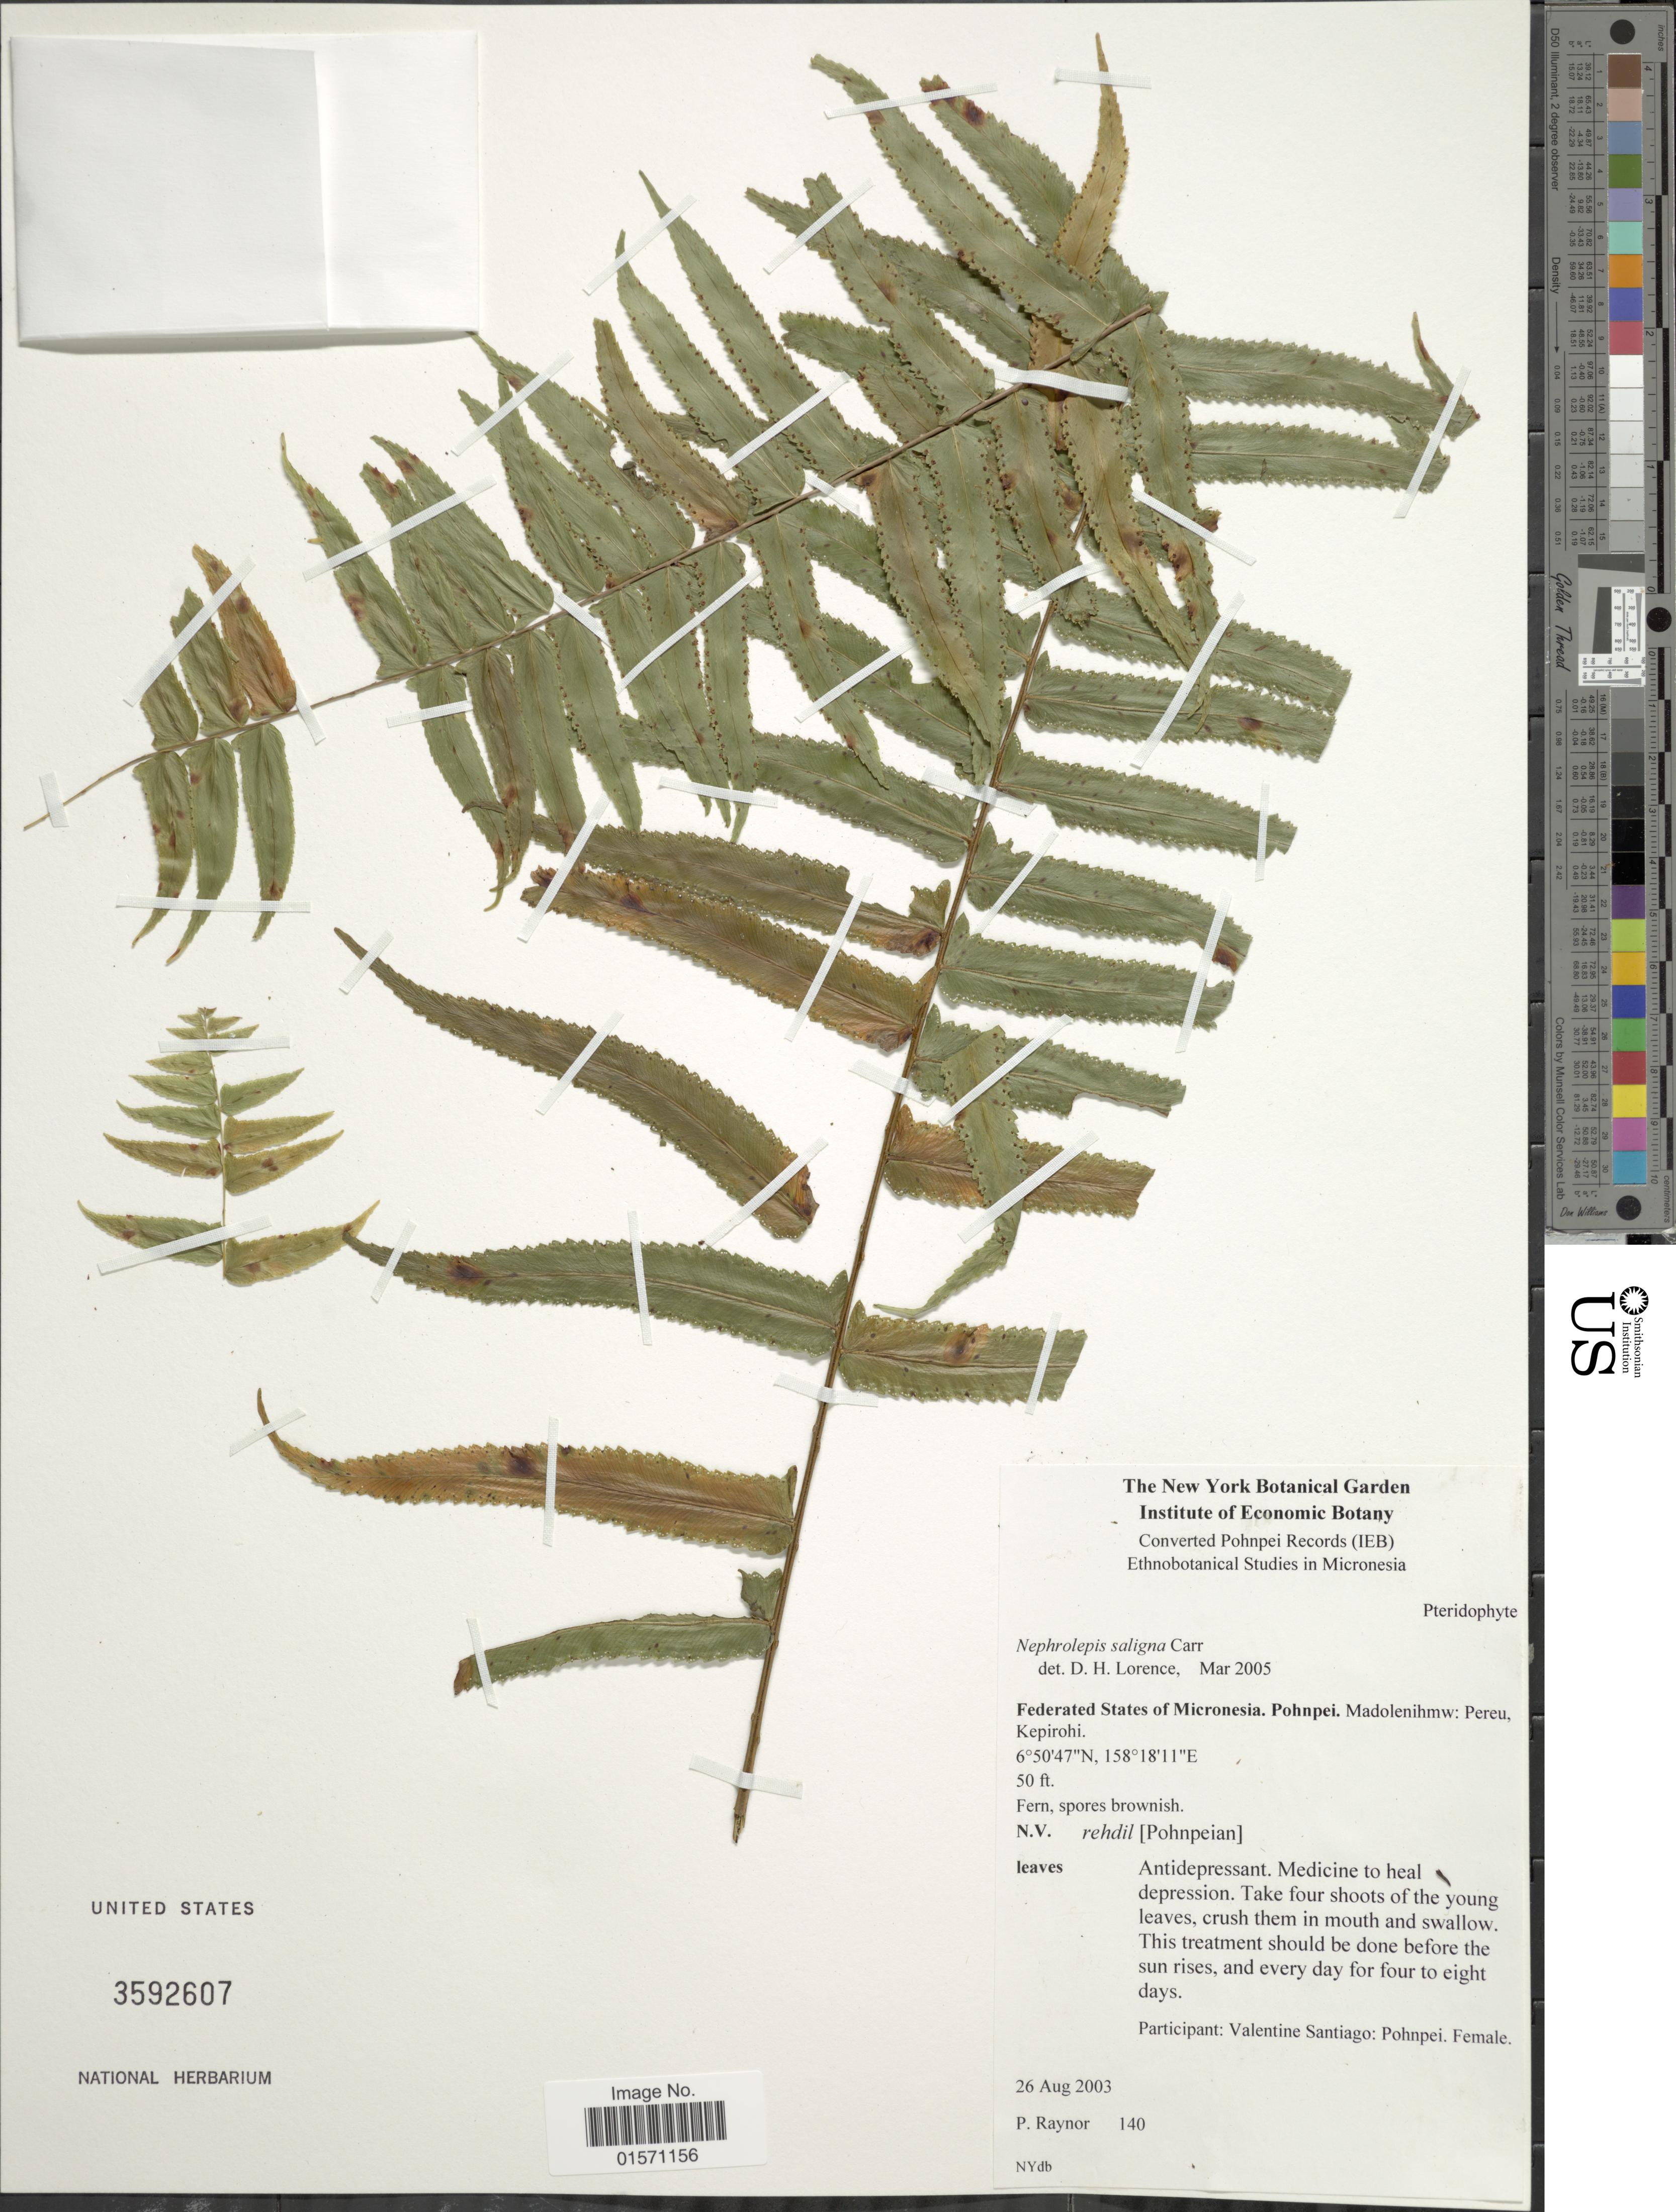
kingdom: Plantae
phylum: Tracheophyta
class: Polypodiopsida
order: Polypodiales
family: Nephrolepidaceae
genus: Nephrolepis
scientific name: Nephrolepis saligna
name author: Cav.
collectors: P. Raynor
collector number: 140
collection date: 2003-08-26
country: Micronesia, Federated States of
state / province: Pohnpei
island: Pohnpei [Ponape]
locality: Madolenihmw: Pereu, Kepirohi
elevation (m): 15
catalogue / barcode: US 3592607